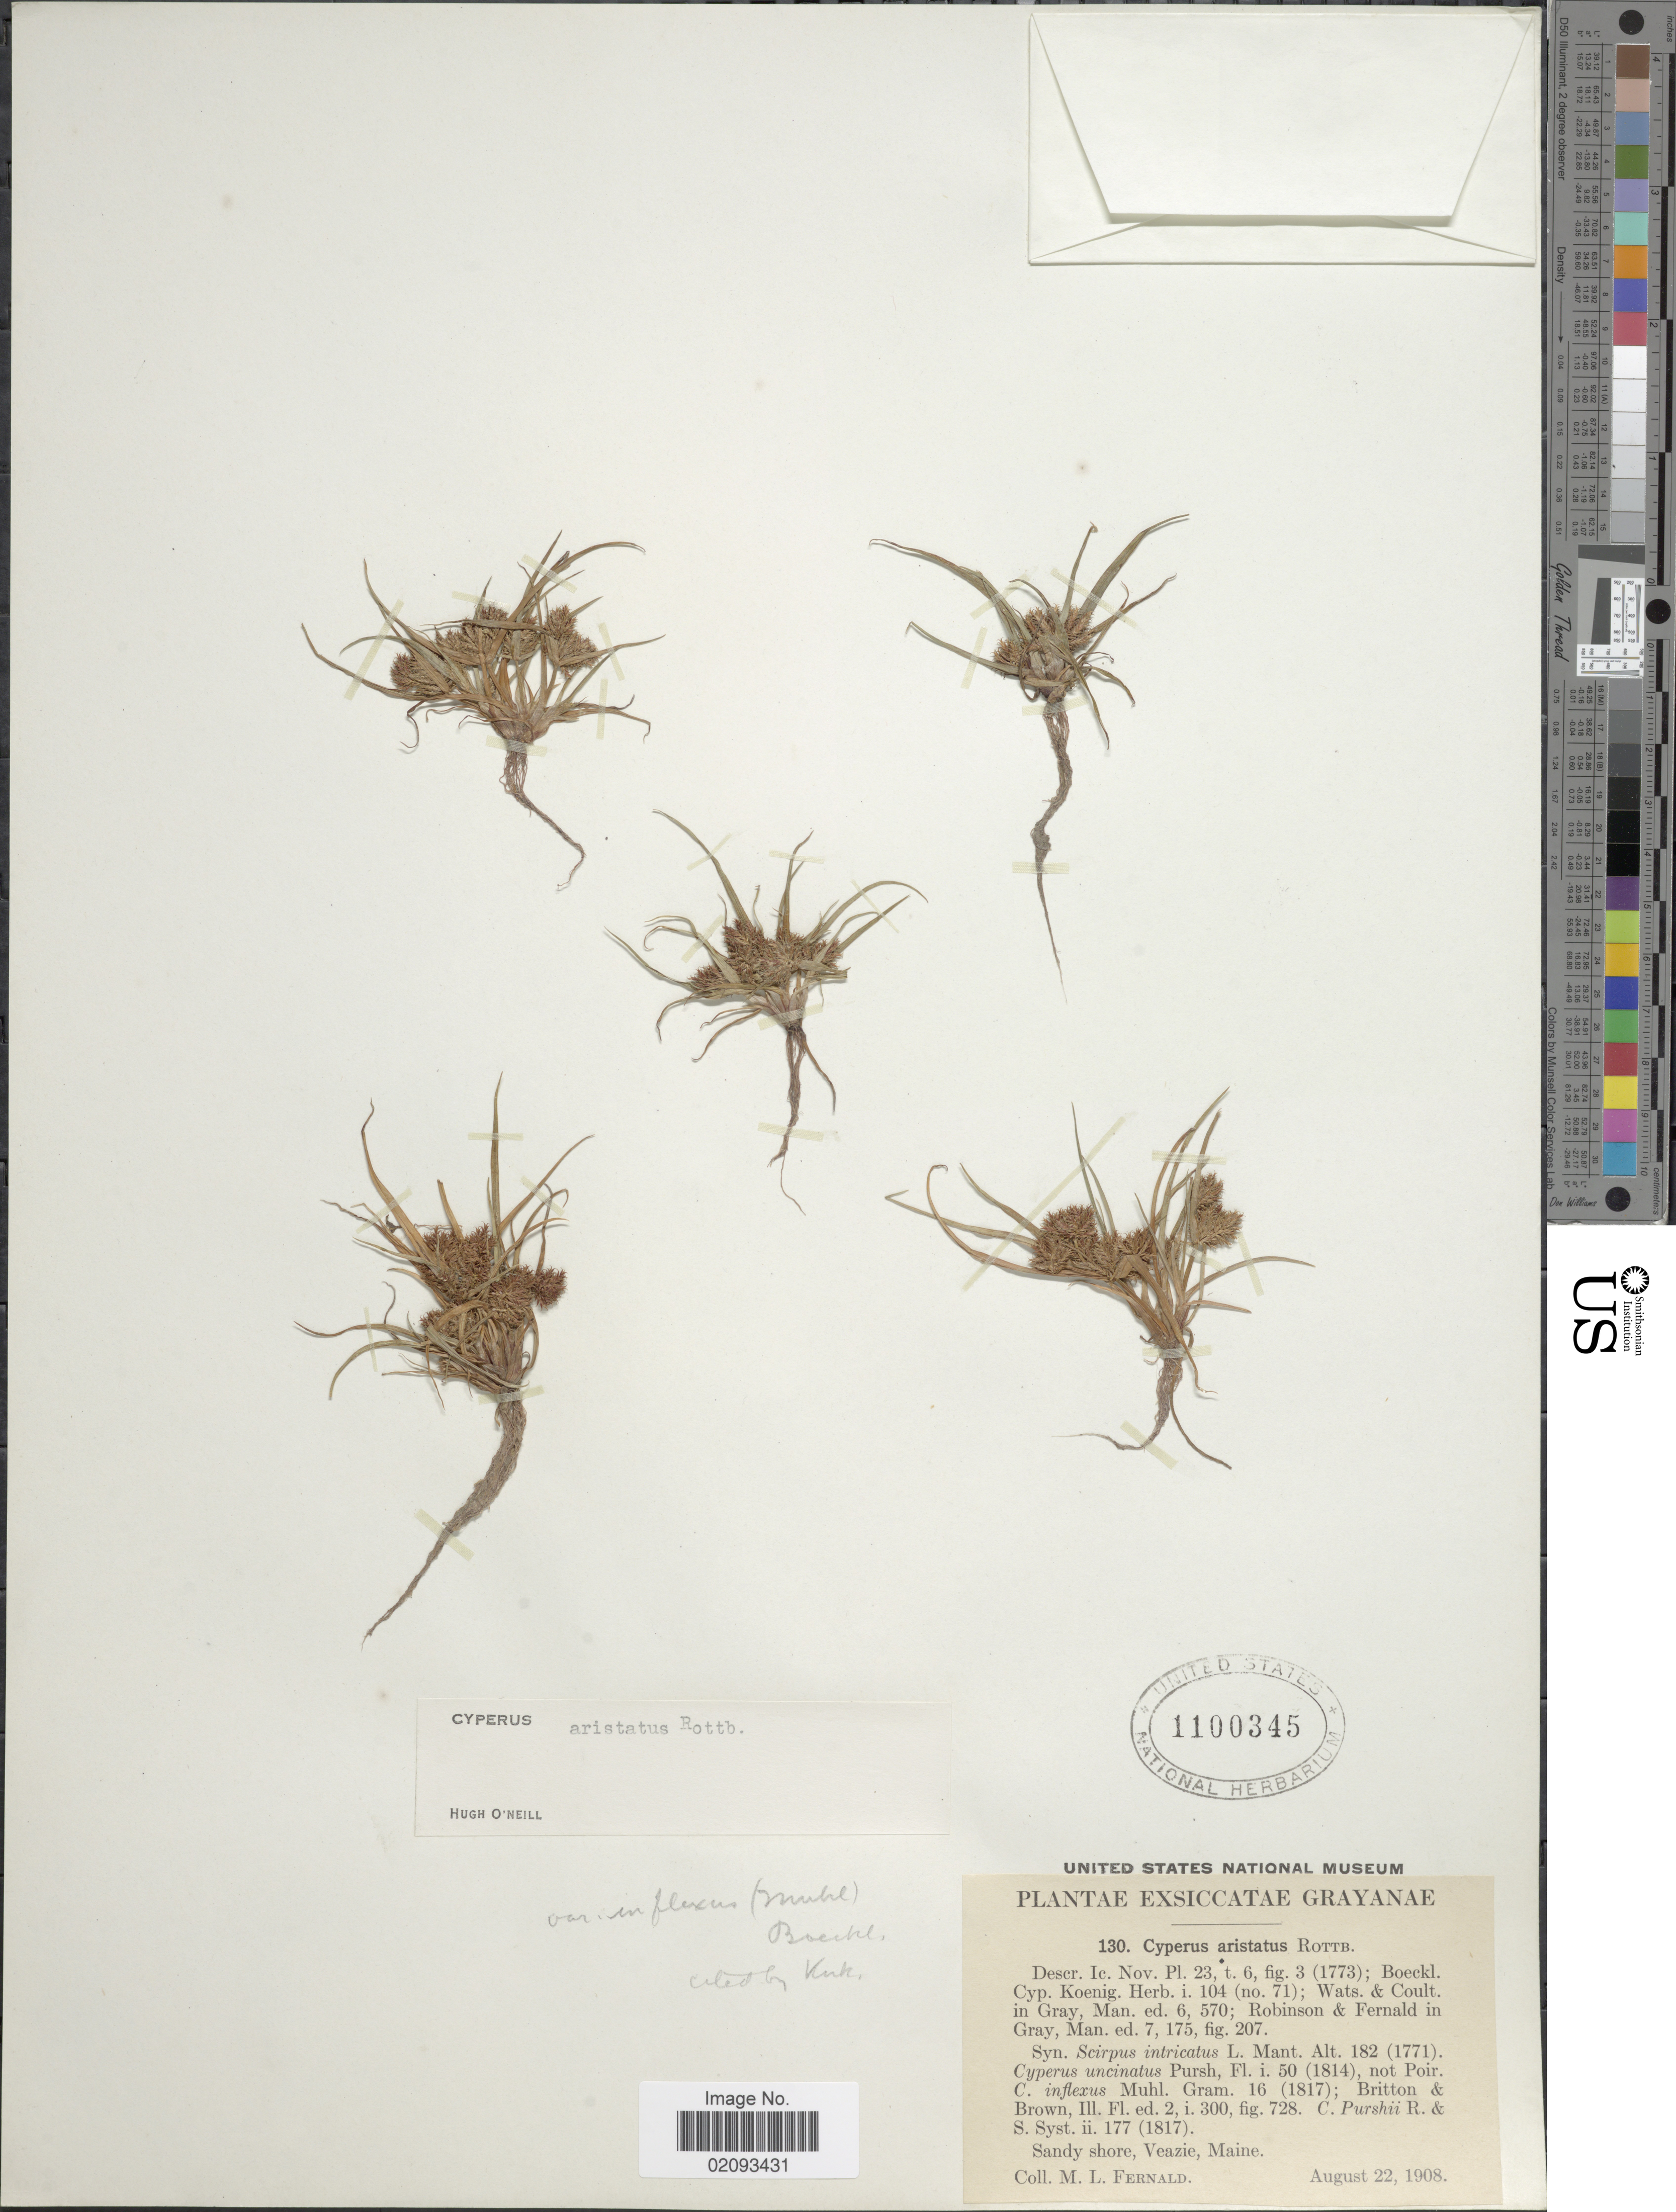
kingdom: Plantae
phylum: Tracheophyta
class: Liliopsida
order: Poales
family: Cyperaceae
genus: Cyperus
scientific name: Cyperus squarrosus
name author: L.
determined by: Strong, Mark T., (BOT), Smithsonian Institution - National Museum of Natural History (UNITED STATES)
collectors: M. L. Fernald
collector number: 130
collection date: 1908-08-22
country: United States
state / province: Maine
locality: Grayanae, Veazie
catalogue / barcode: US 1100345